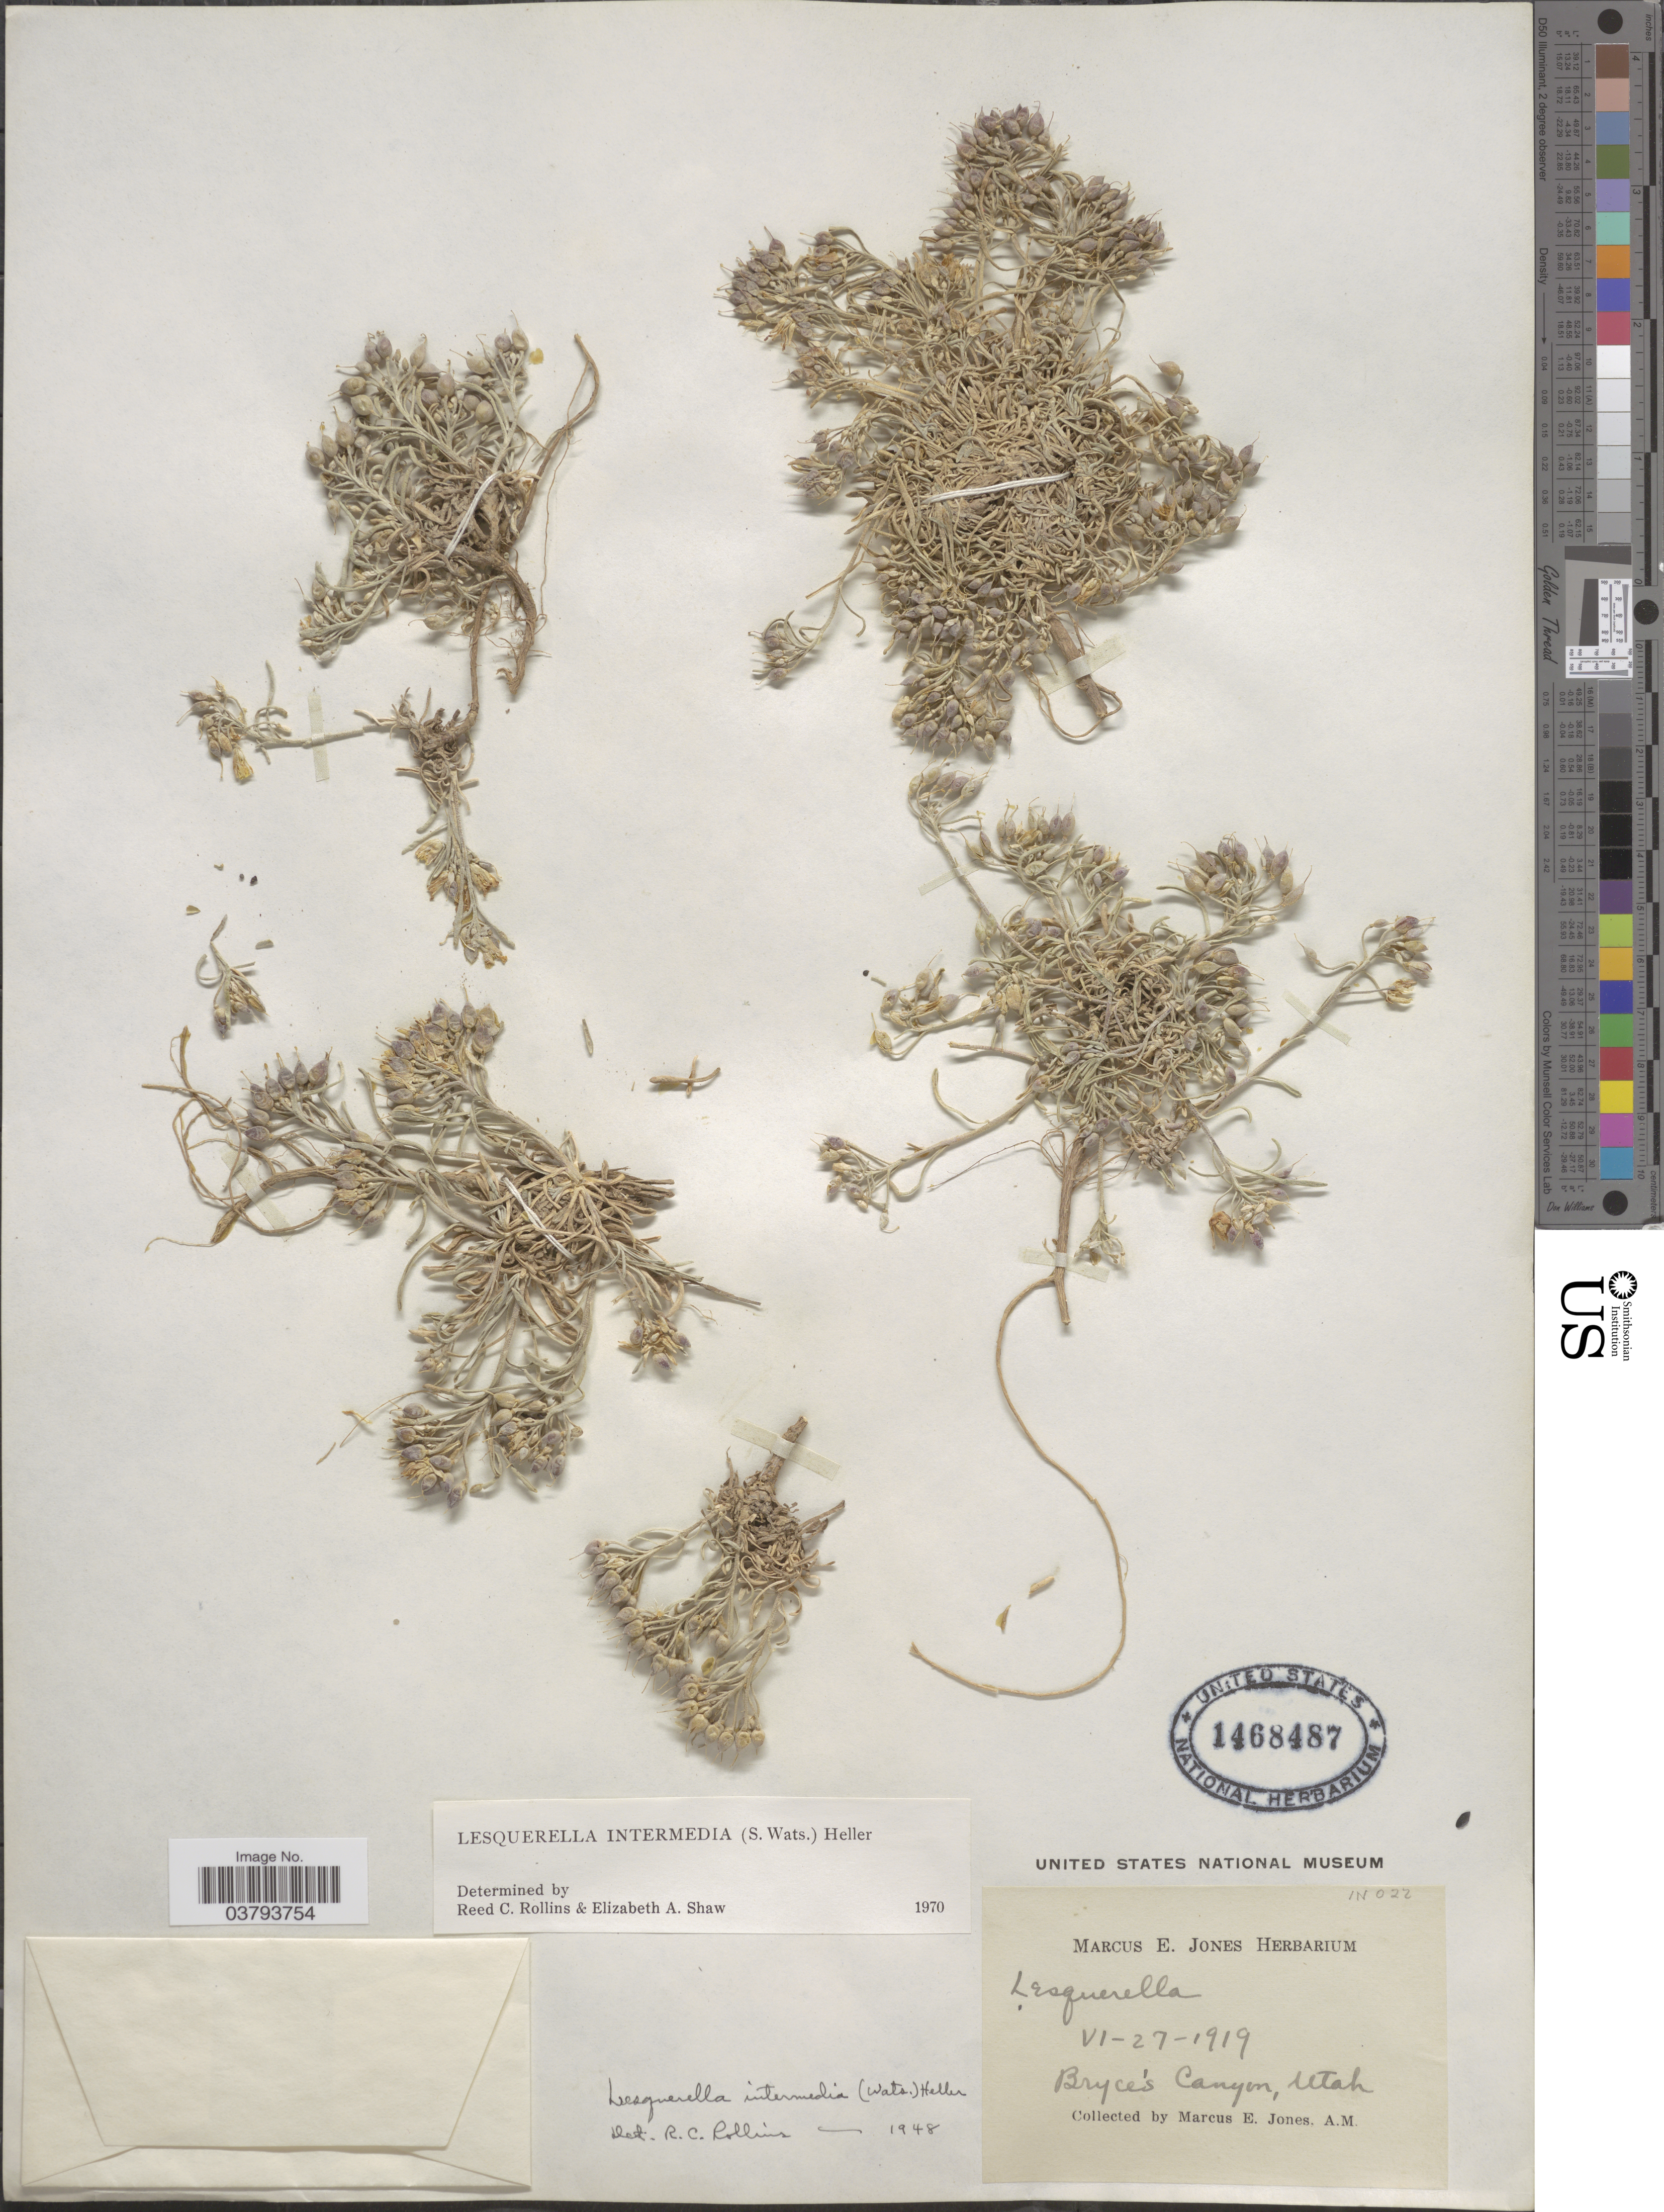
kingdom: Plantae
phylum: Tracheophyta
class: Magnoliopsida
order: Brassicales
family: Brassicaceae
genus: Lesquerella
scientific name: Lesquerella intermedia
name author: (S. Watson) A. Heller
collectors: M. E. Jones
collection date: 1919-06-27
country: United States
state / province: Utah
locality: Bryce's Canyon.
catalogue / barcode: US 1468487